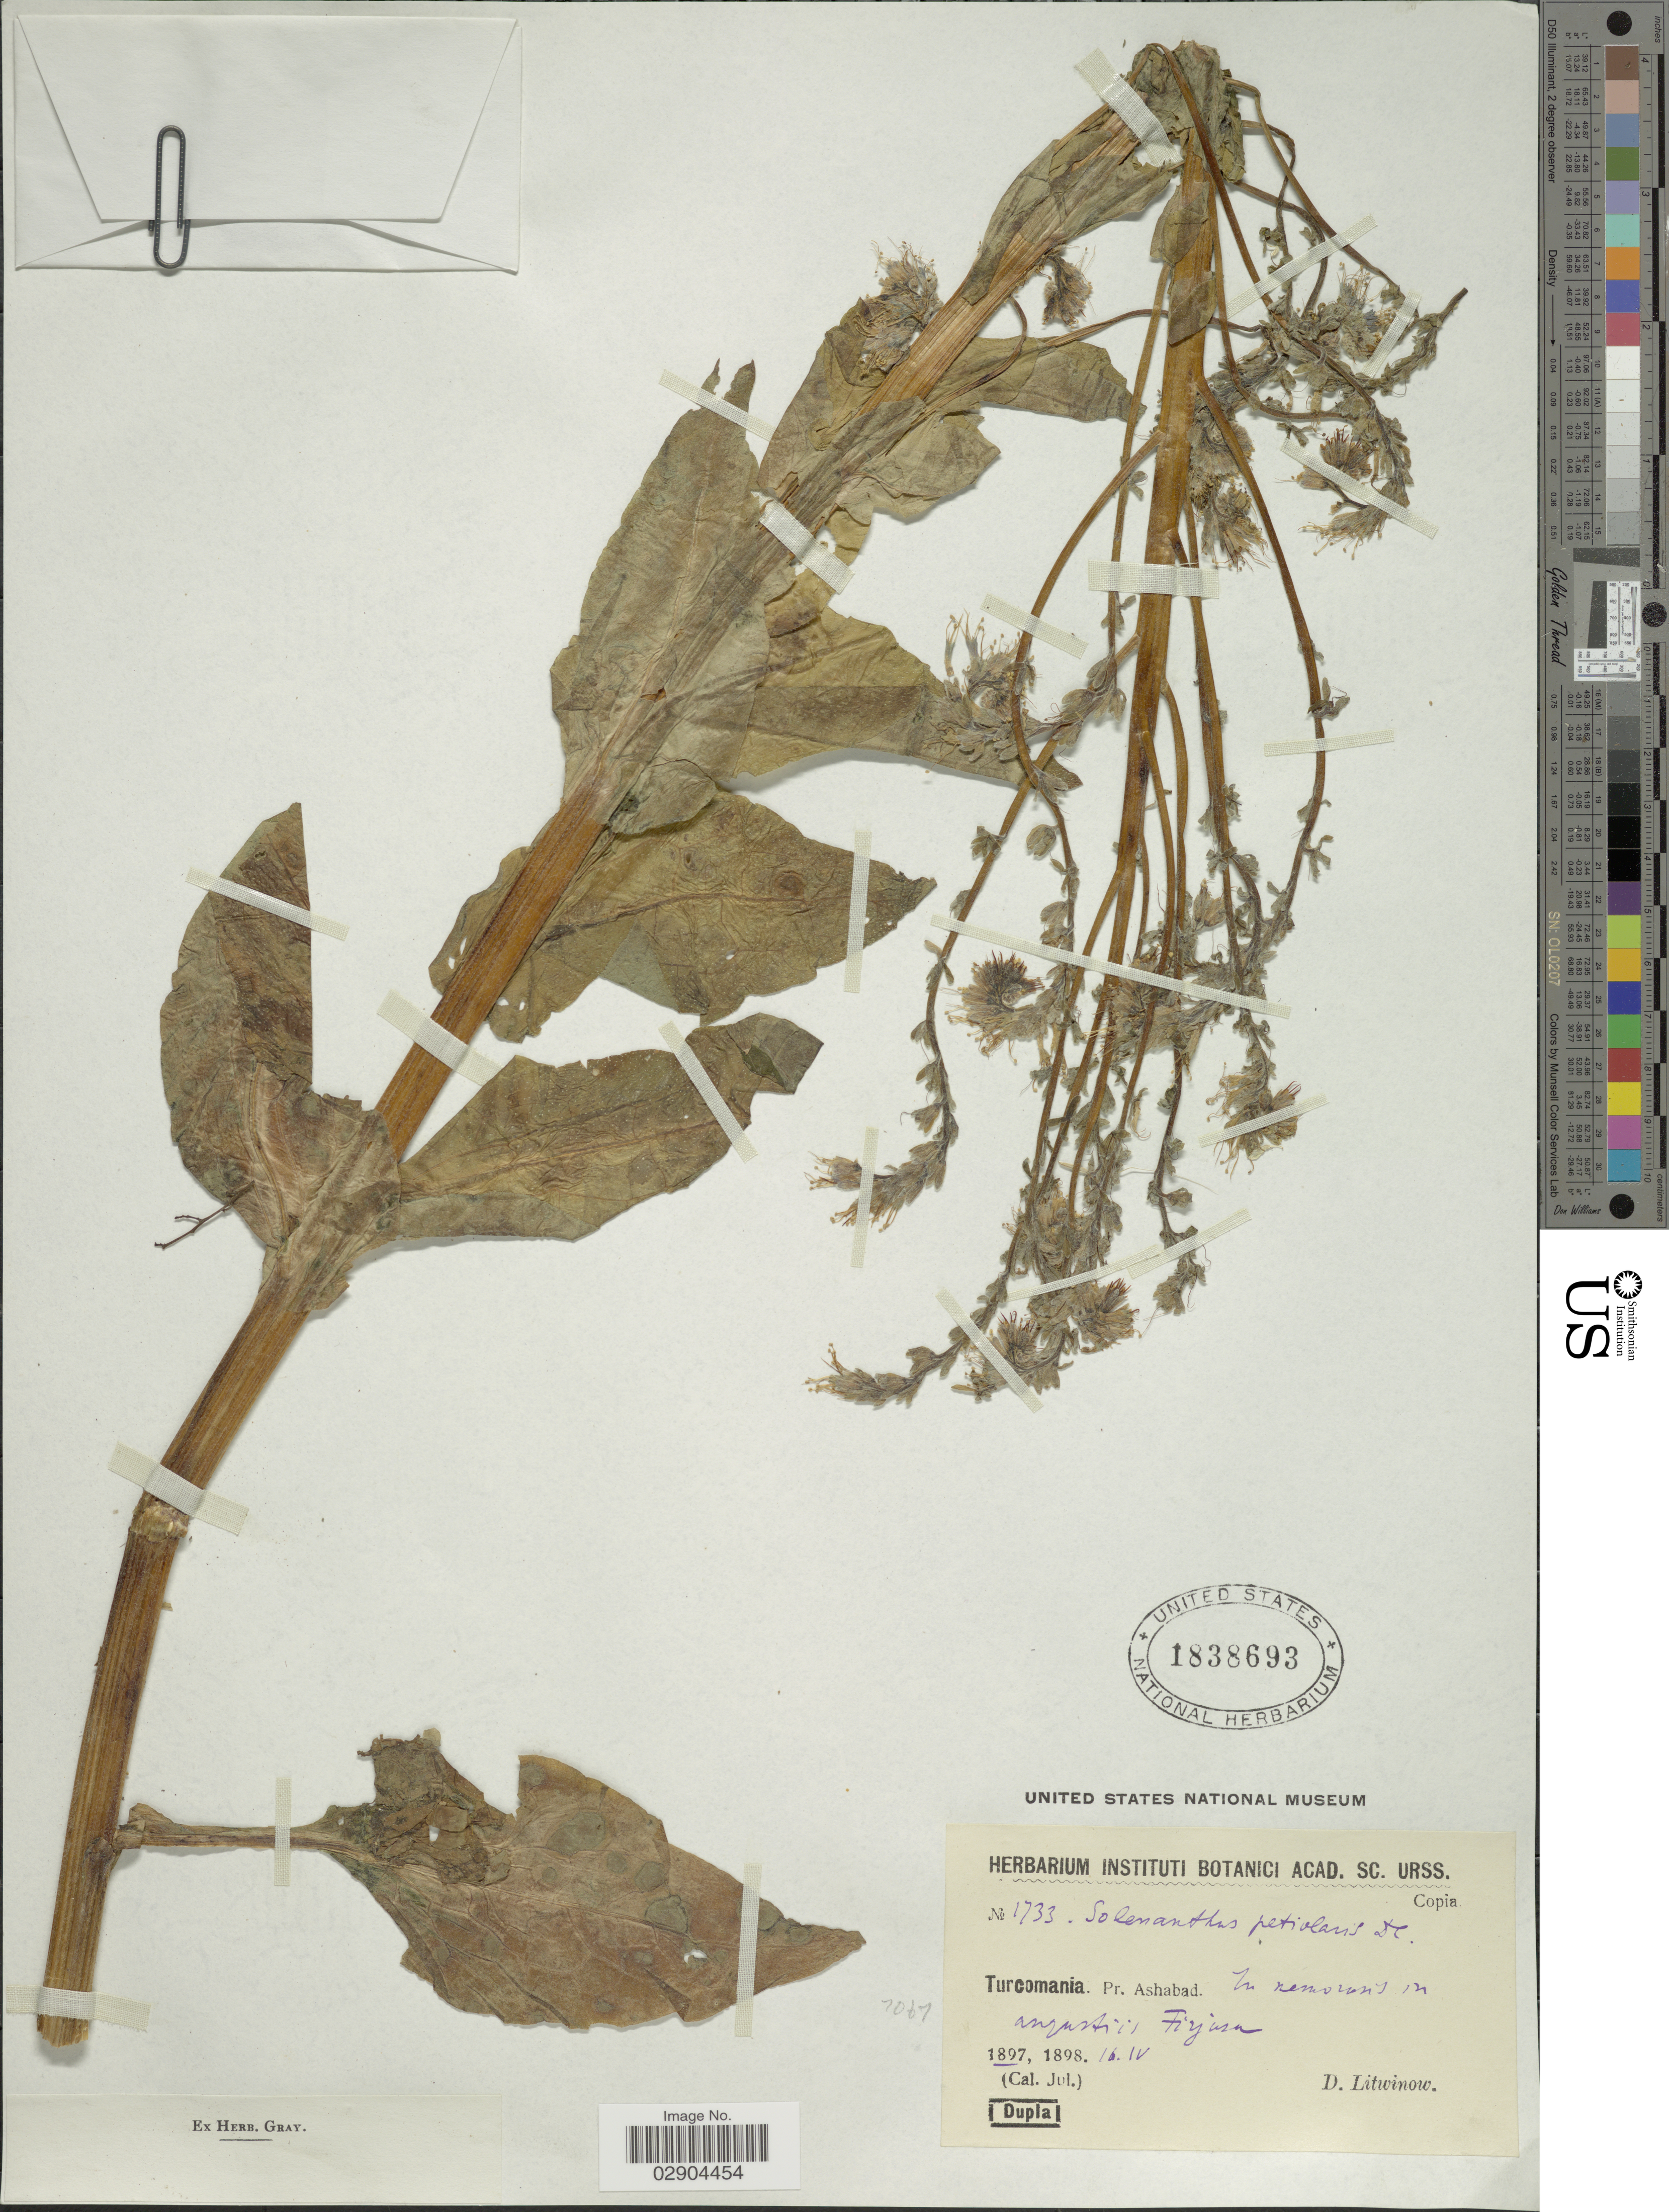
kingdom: Plantae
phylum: Tracheophyta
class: Magnoliopsida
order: Boraginales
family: Boraginaceae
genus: Solenanthus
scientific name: Solenanthus circinatus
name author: Ledeb.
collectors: D. Litwinow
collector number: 1733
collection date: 1897-04-16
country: Turkmenistan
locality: Turcomania. Pr. Ashabad. In nemorosis in [illegible text] Fiyusa.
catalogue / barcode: US 1838693